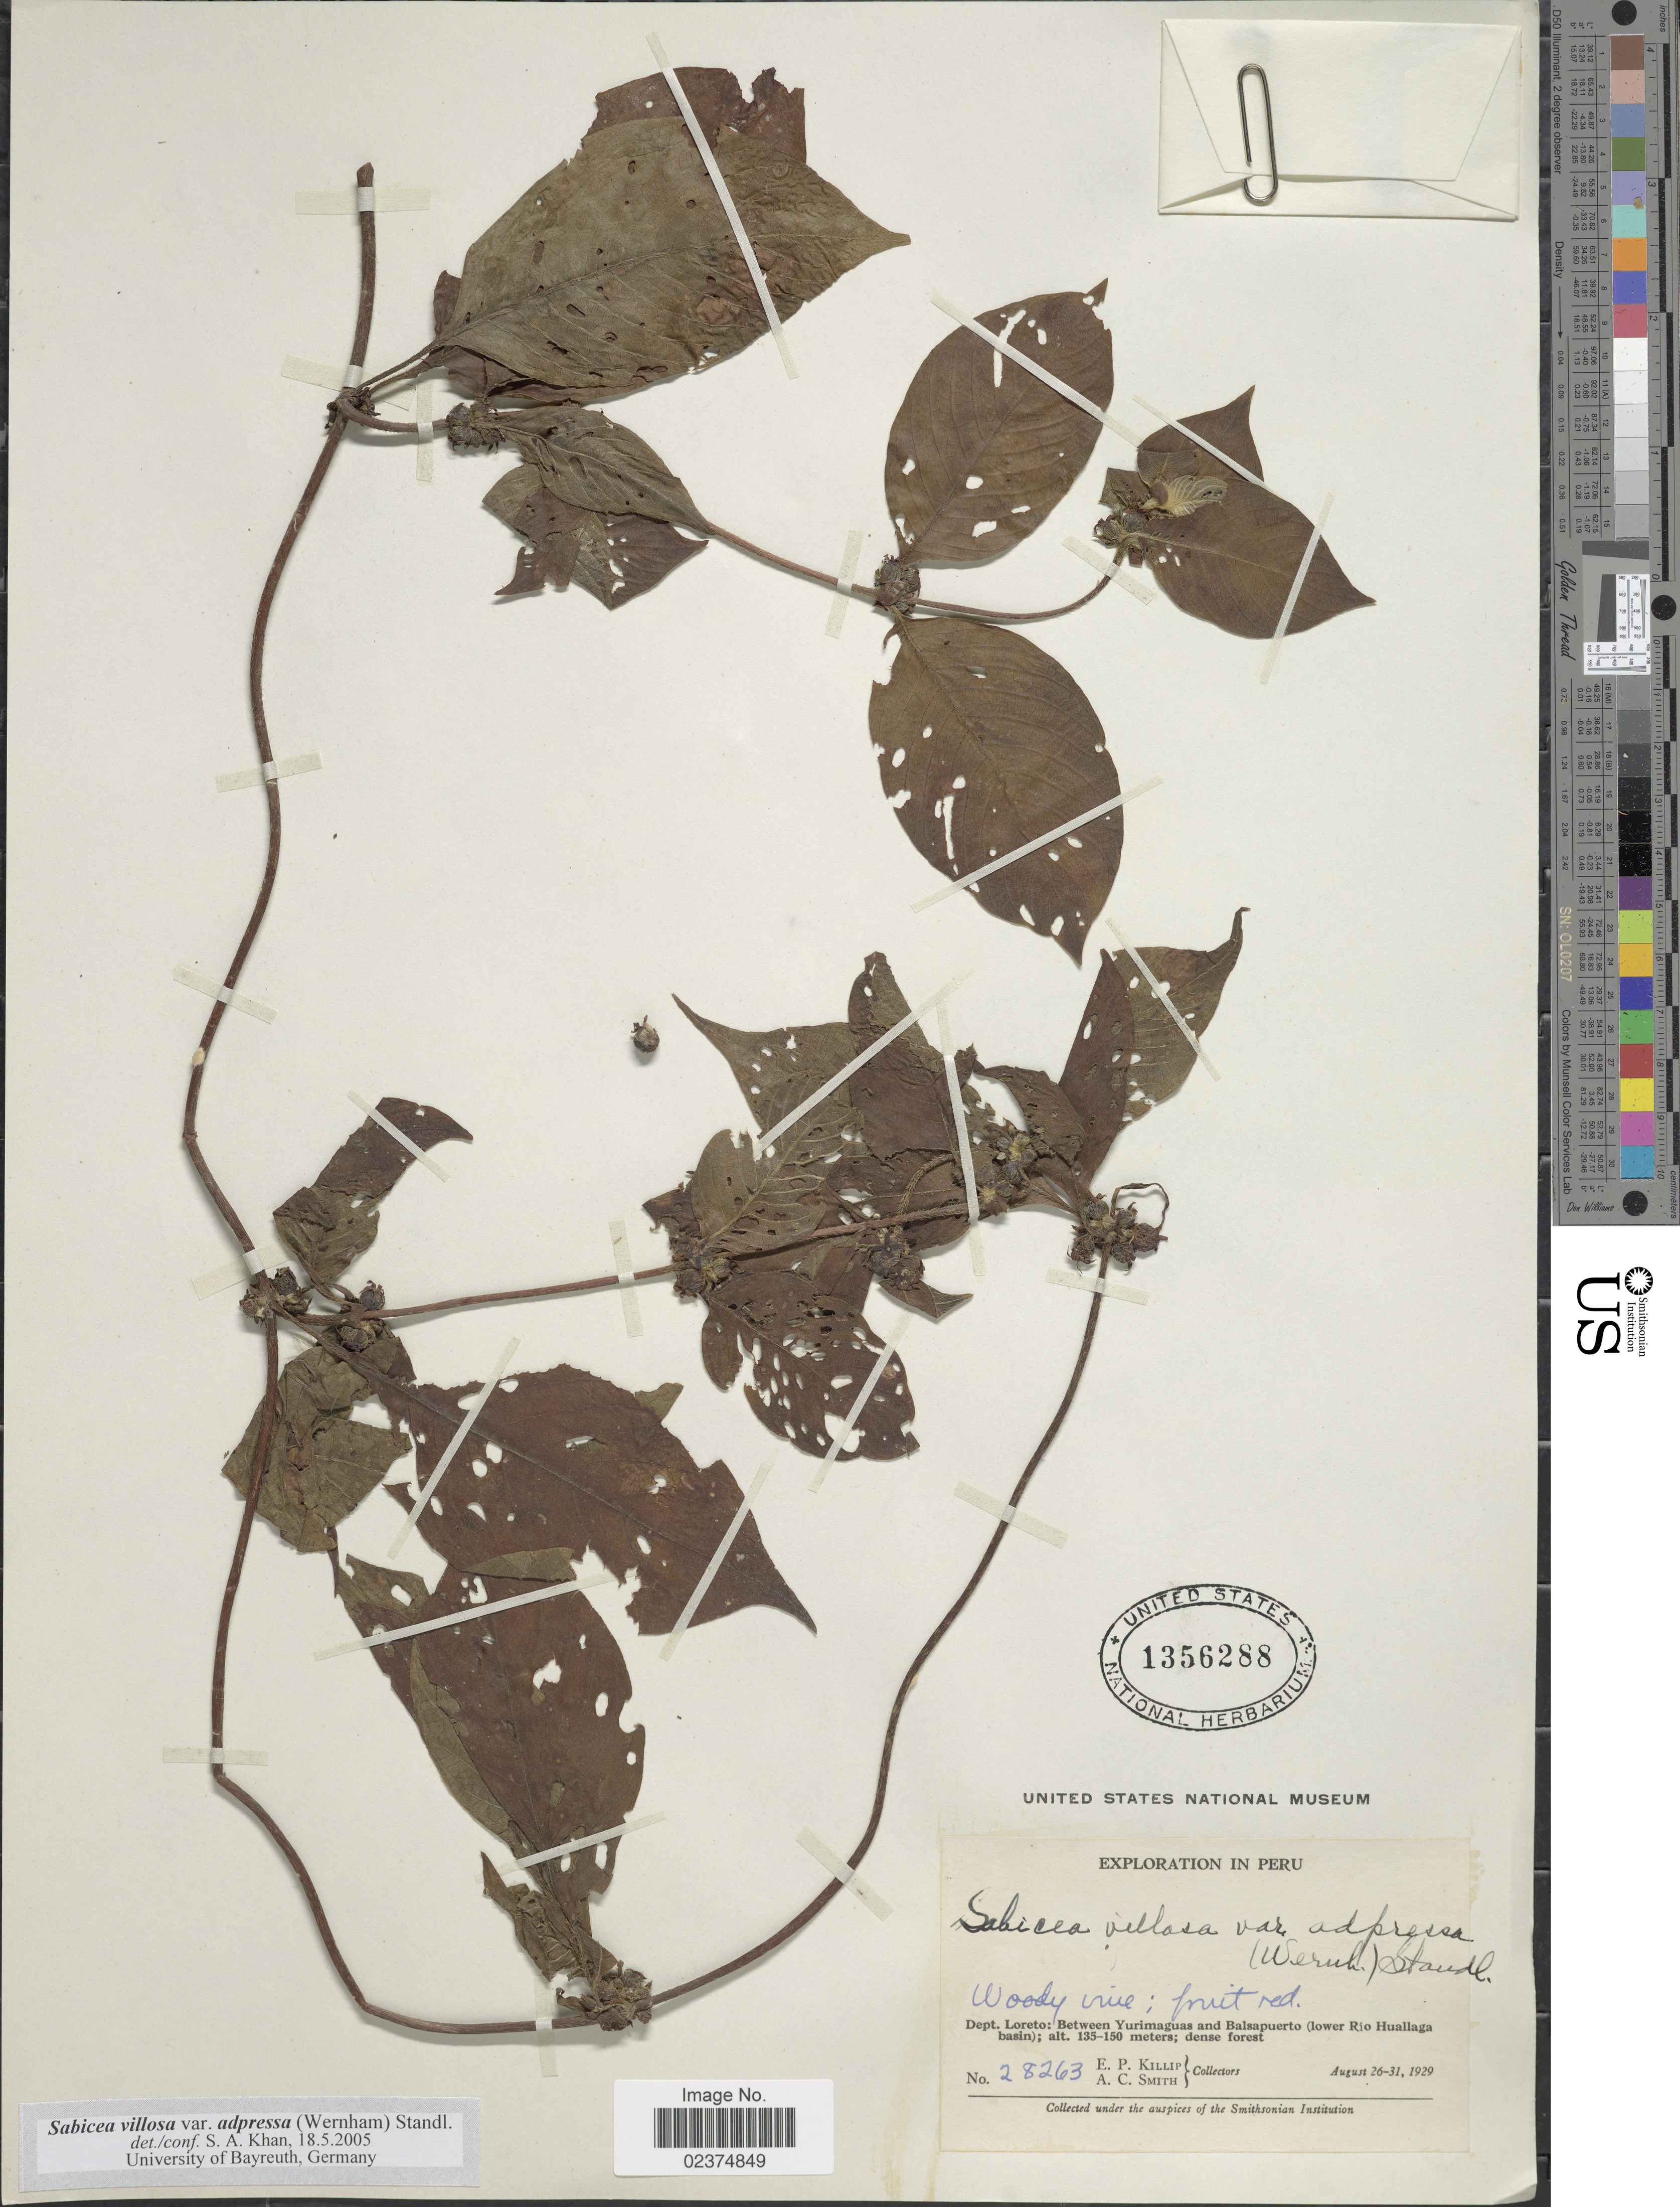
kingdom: Plantae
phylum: Tracheophyta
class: Magnoliopsida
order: Gentianales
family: Rubiaceae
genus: Sabicea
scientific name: Sabicea villosa var. adpressa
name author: (Wernham) Standl.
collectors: E. P. Killip & A. C. Smith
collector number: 28263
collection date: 1929-08-26/1929-08-31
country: Peru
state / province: Loreto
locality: Dept. Loreto: Between Yurimangas and Balsapuerto (lower Rio Huallaga basin)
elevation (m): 135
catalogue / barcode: US 1356288